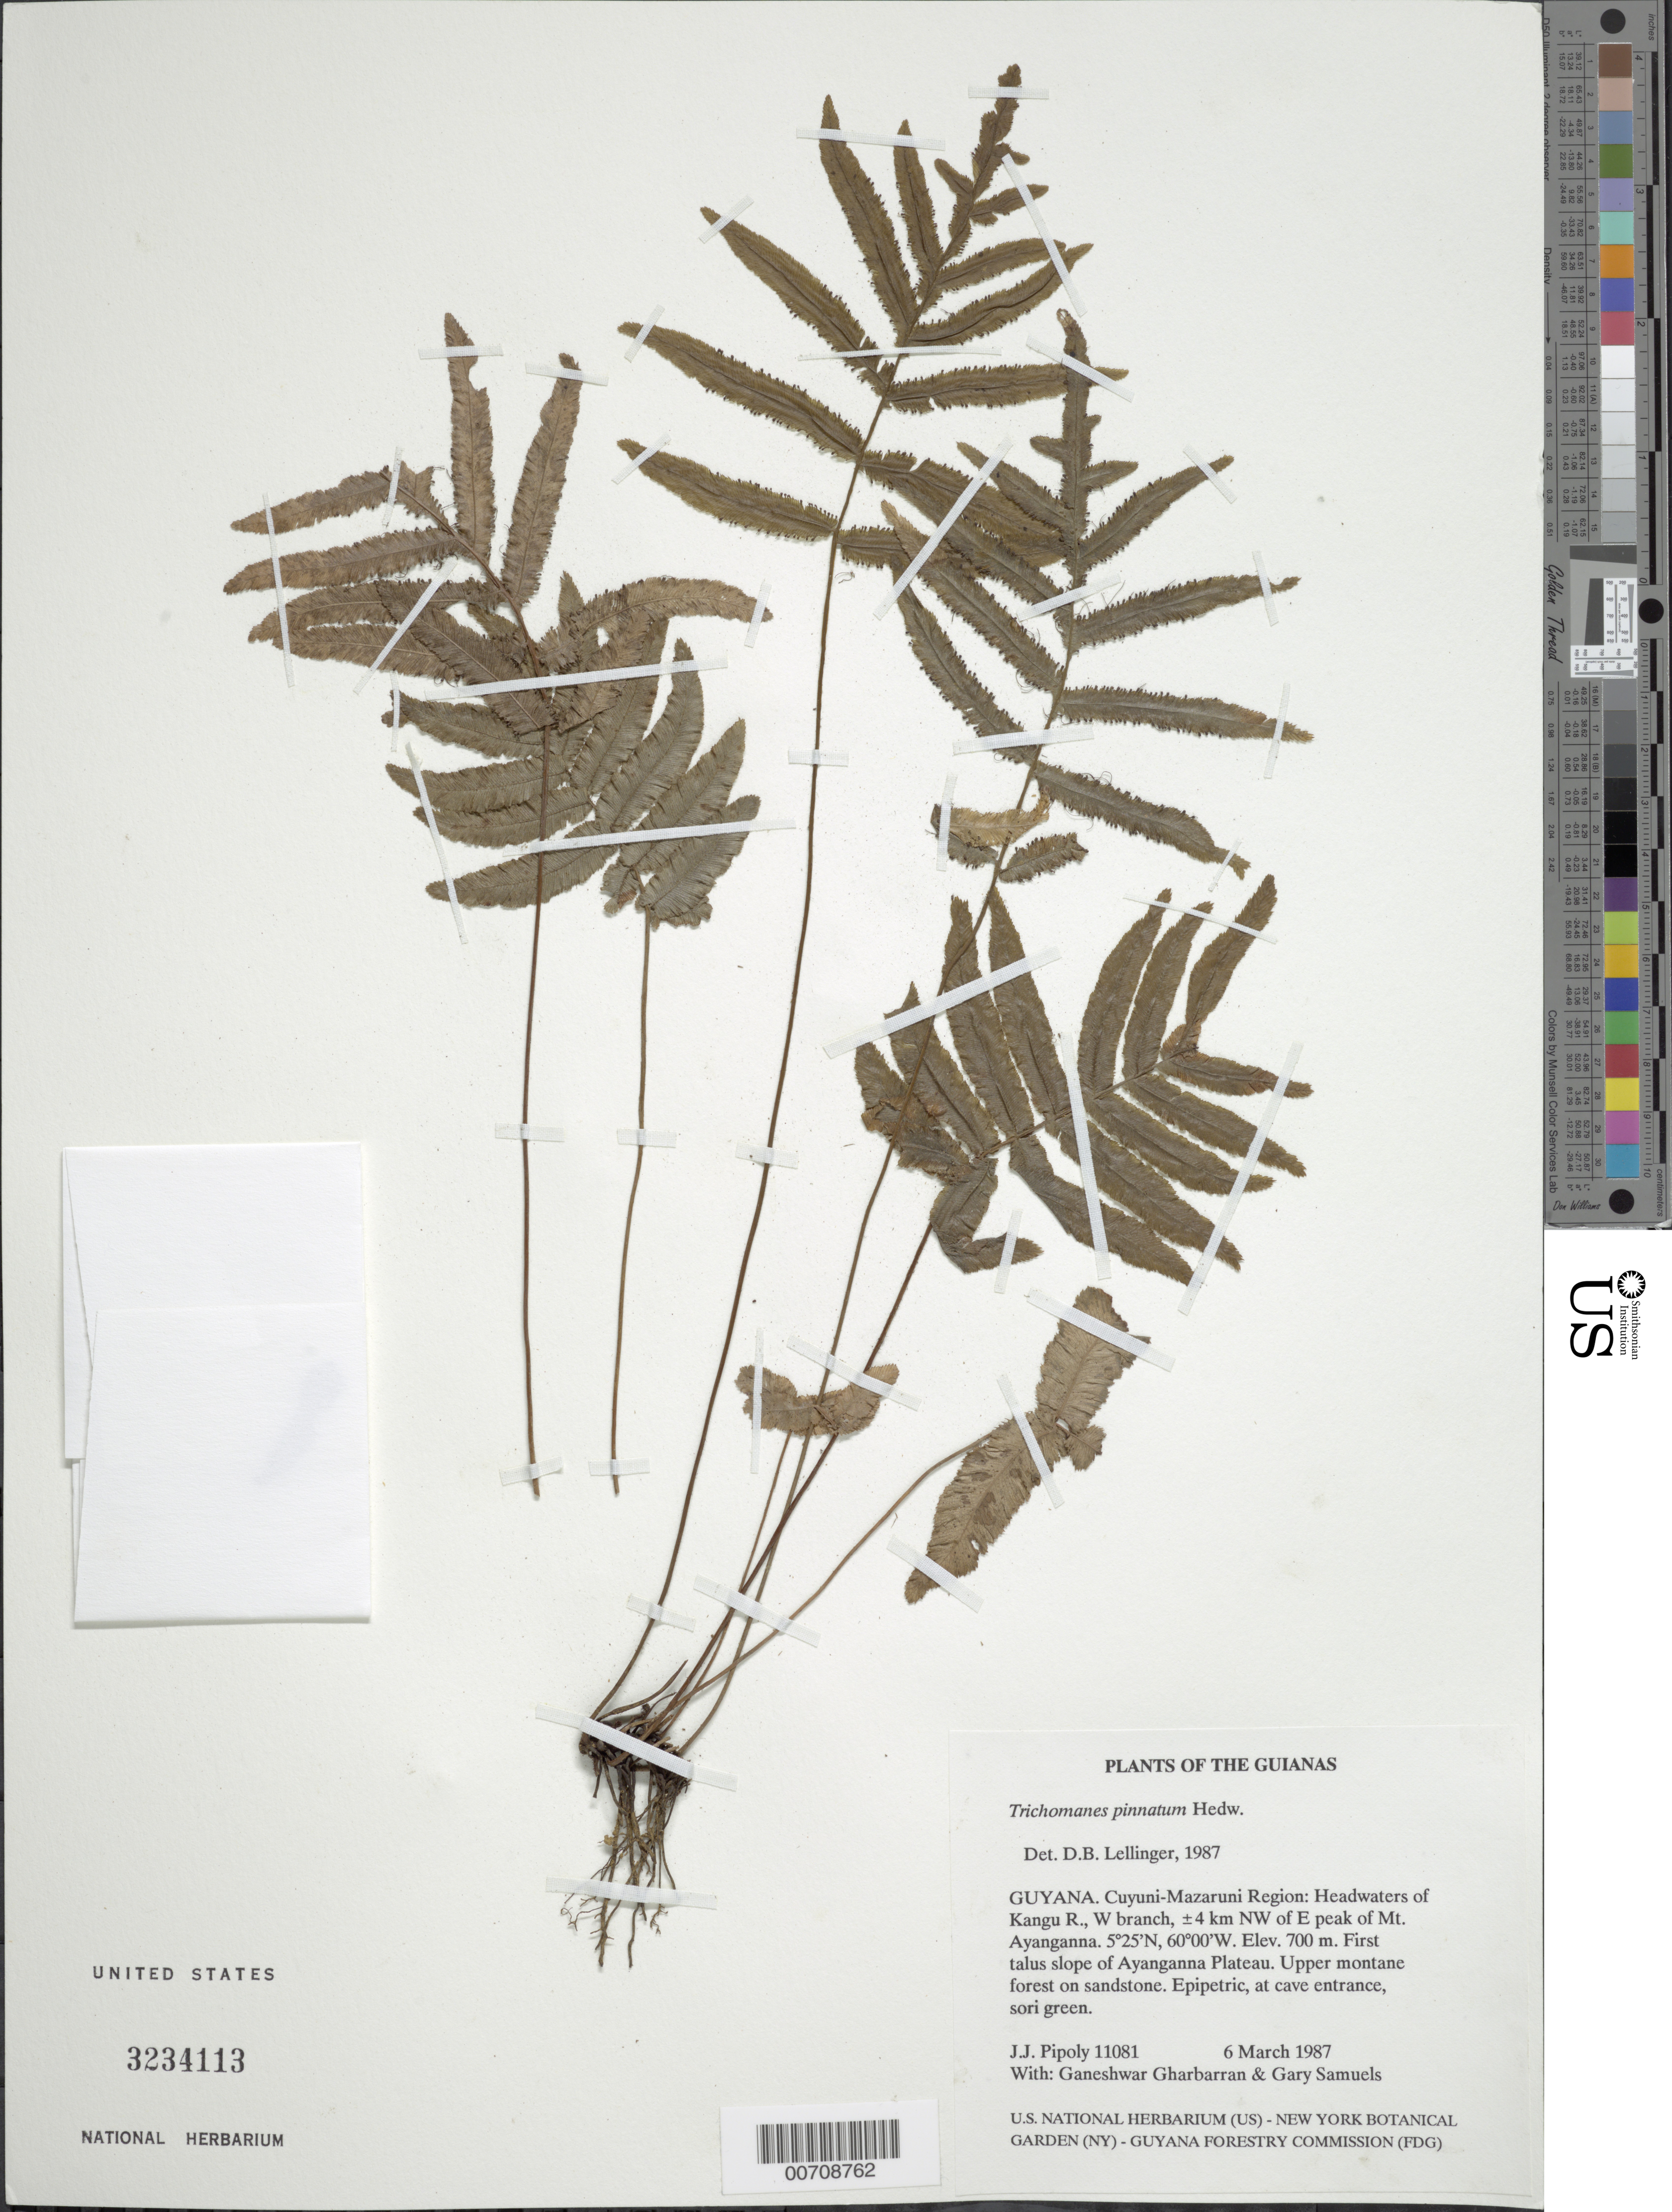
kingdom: Plantae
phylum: Tracheophyta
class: Polypodiopsida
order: Hymenophyllales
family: Hymenophyllaceae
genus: Trichomanes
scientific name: Trichomanes pinnatum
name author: Hedw.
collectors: J. J. Pipoly, G. Gharbarran & G. Samuels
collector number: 11081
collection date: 1987-03-06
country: Guyana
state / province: Cuyuni-Mazaruni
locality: Headwaters of Kangu R., W branch, +- 4 km NE of E peak of Mt. Ayanganna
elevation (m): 700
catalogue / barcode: US 3234113